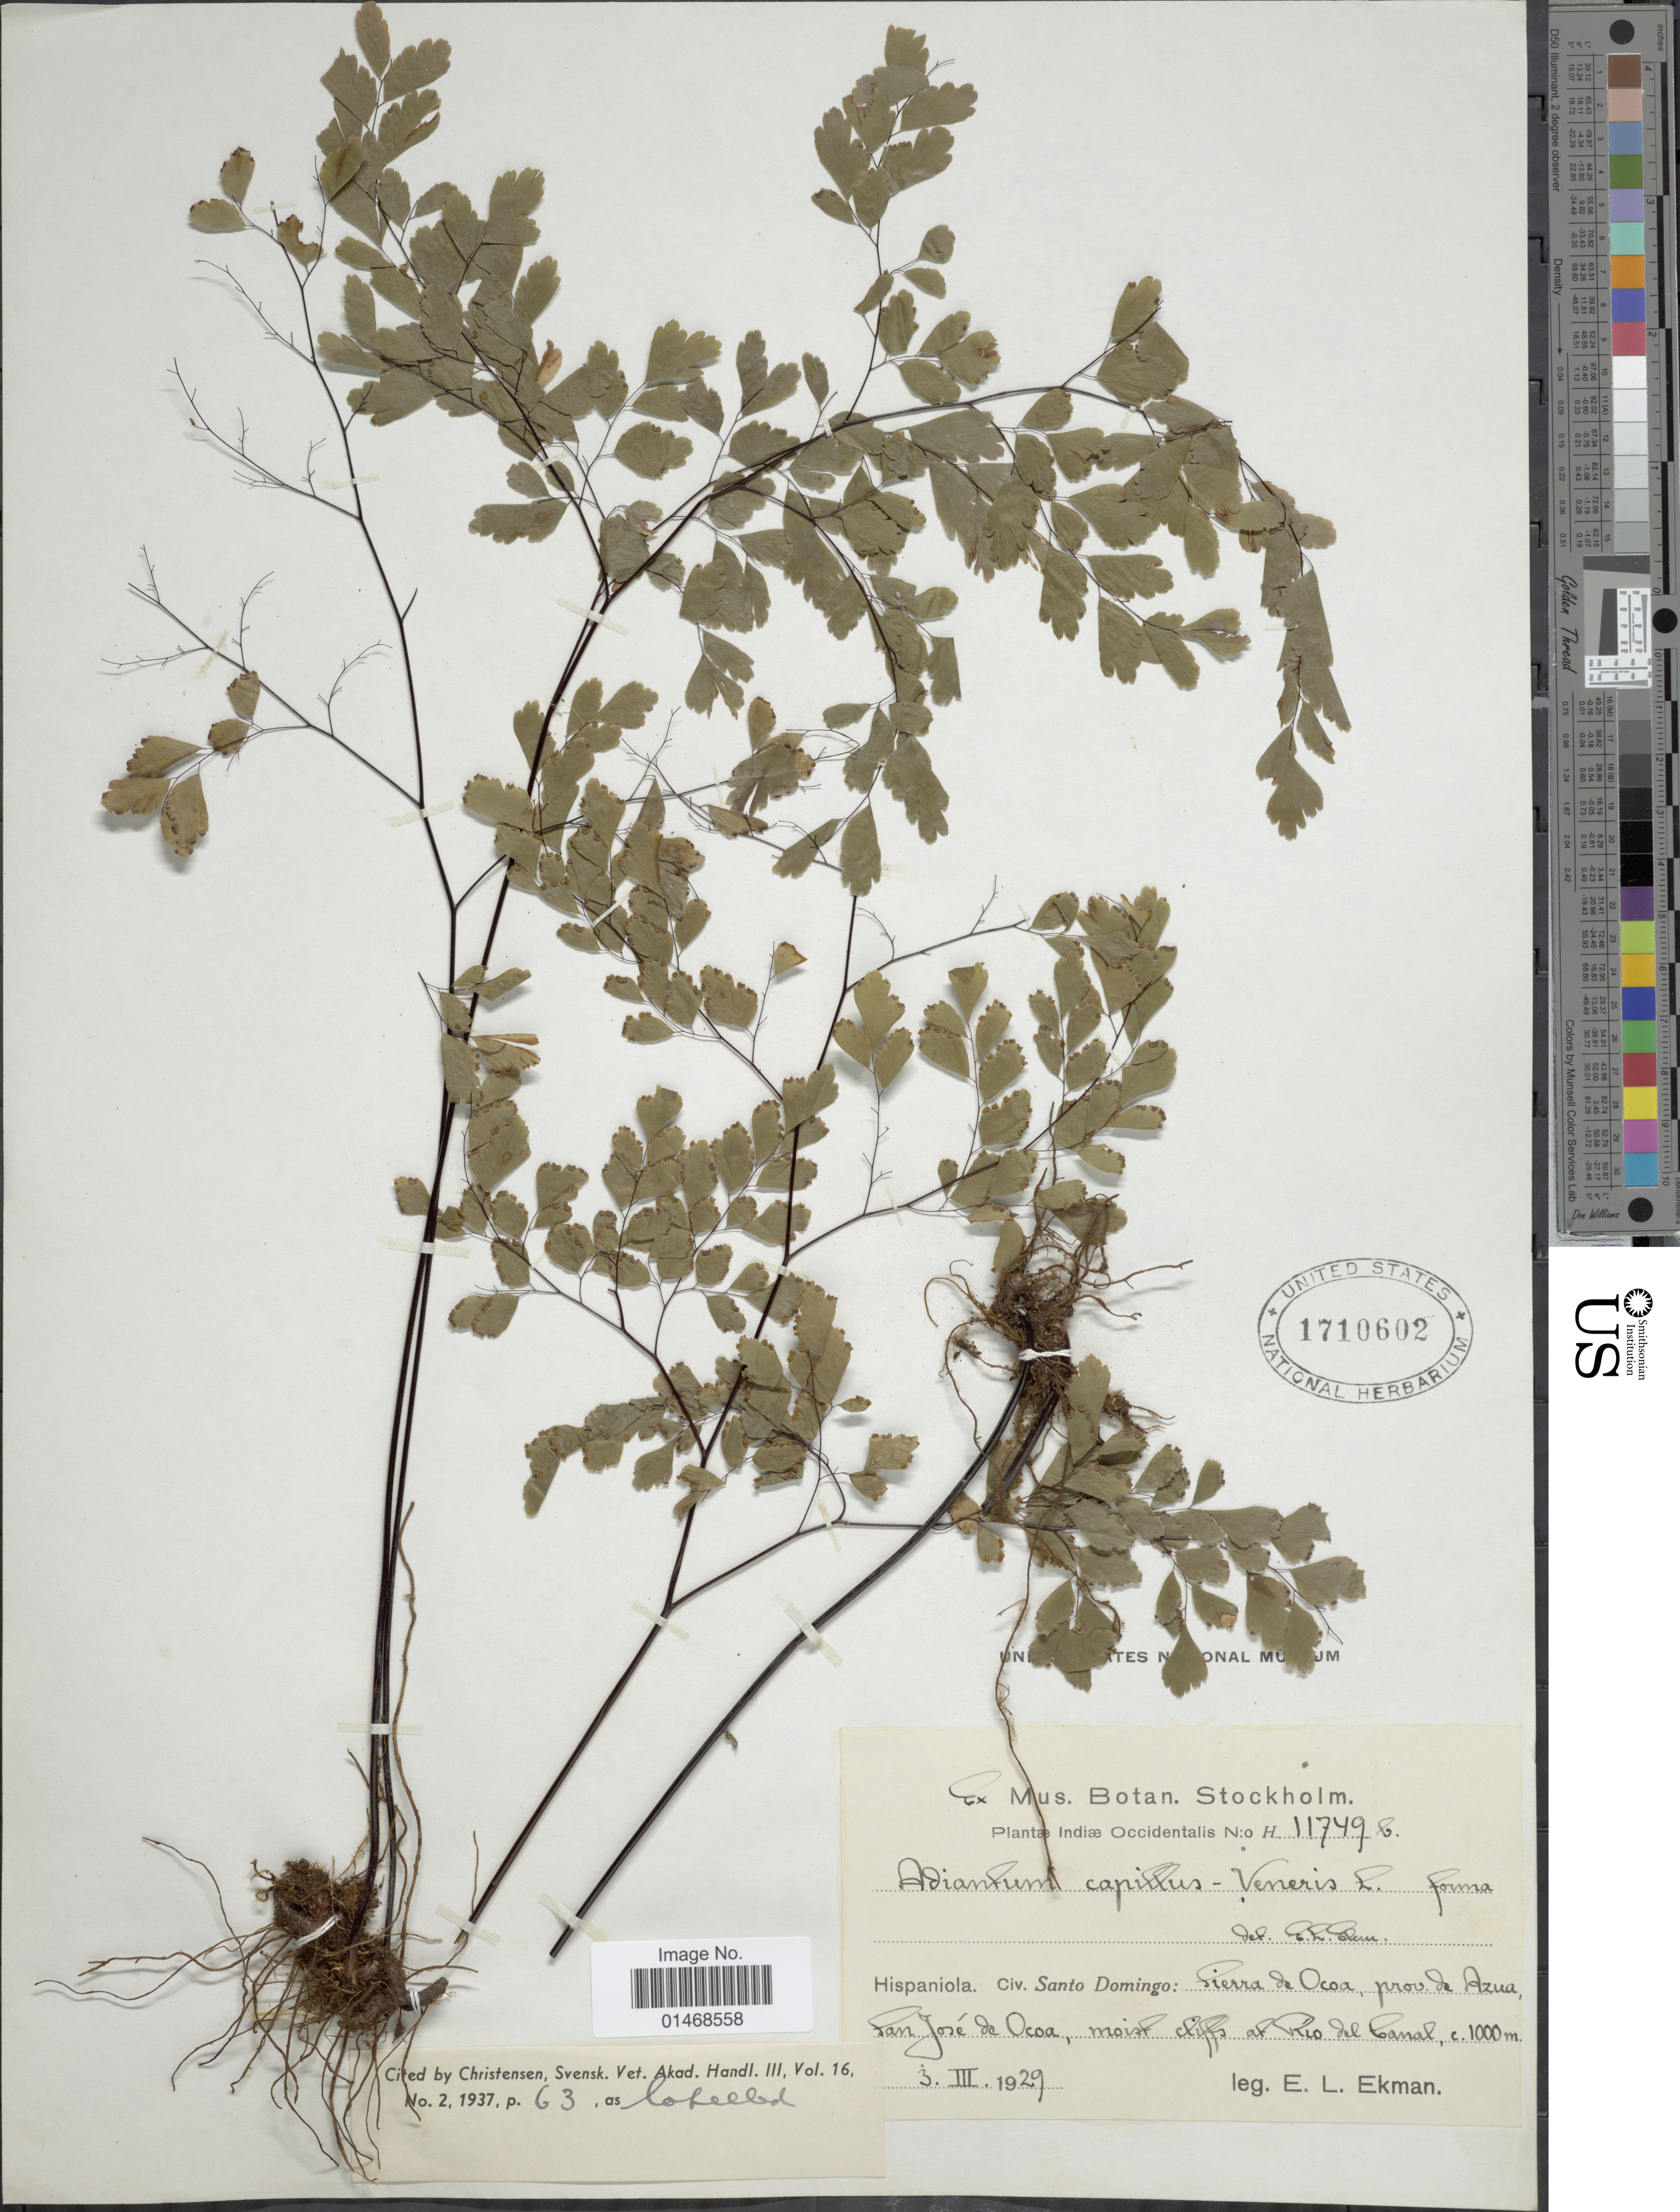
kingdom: Plantae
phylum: Tracheophyta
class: Polypodiopsida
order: Polypodiales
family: Pteridaceae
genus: Adiantum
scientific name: Adiantum capillus-veneris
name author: L.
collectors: E. L. Ekman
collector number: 11749b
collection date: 1929-03-03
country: Dominican Republic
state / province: Azua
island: Hispaniola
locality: Indiæ Occidentalis, Hispaniola. Civ. Santo Domingo: Sierra de Ocoa, prov. de Azua San José de Ocoa, moist cliffs at Rio del Canal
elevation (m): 1000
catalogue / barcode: US 1710602